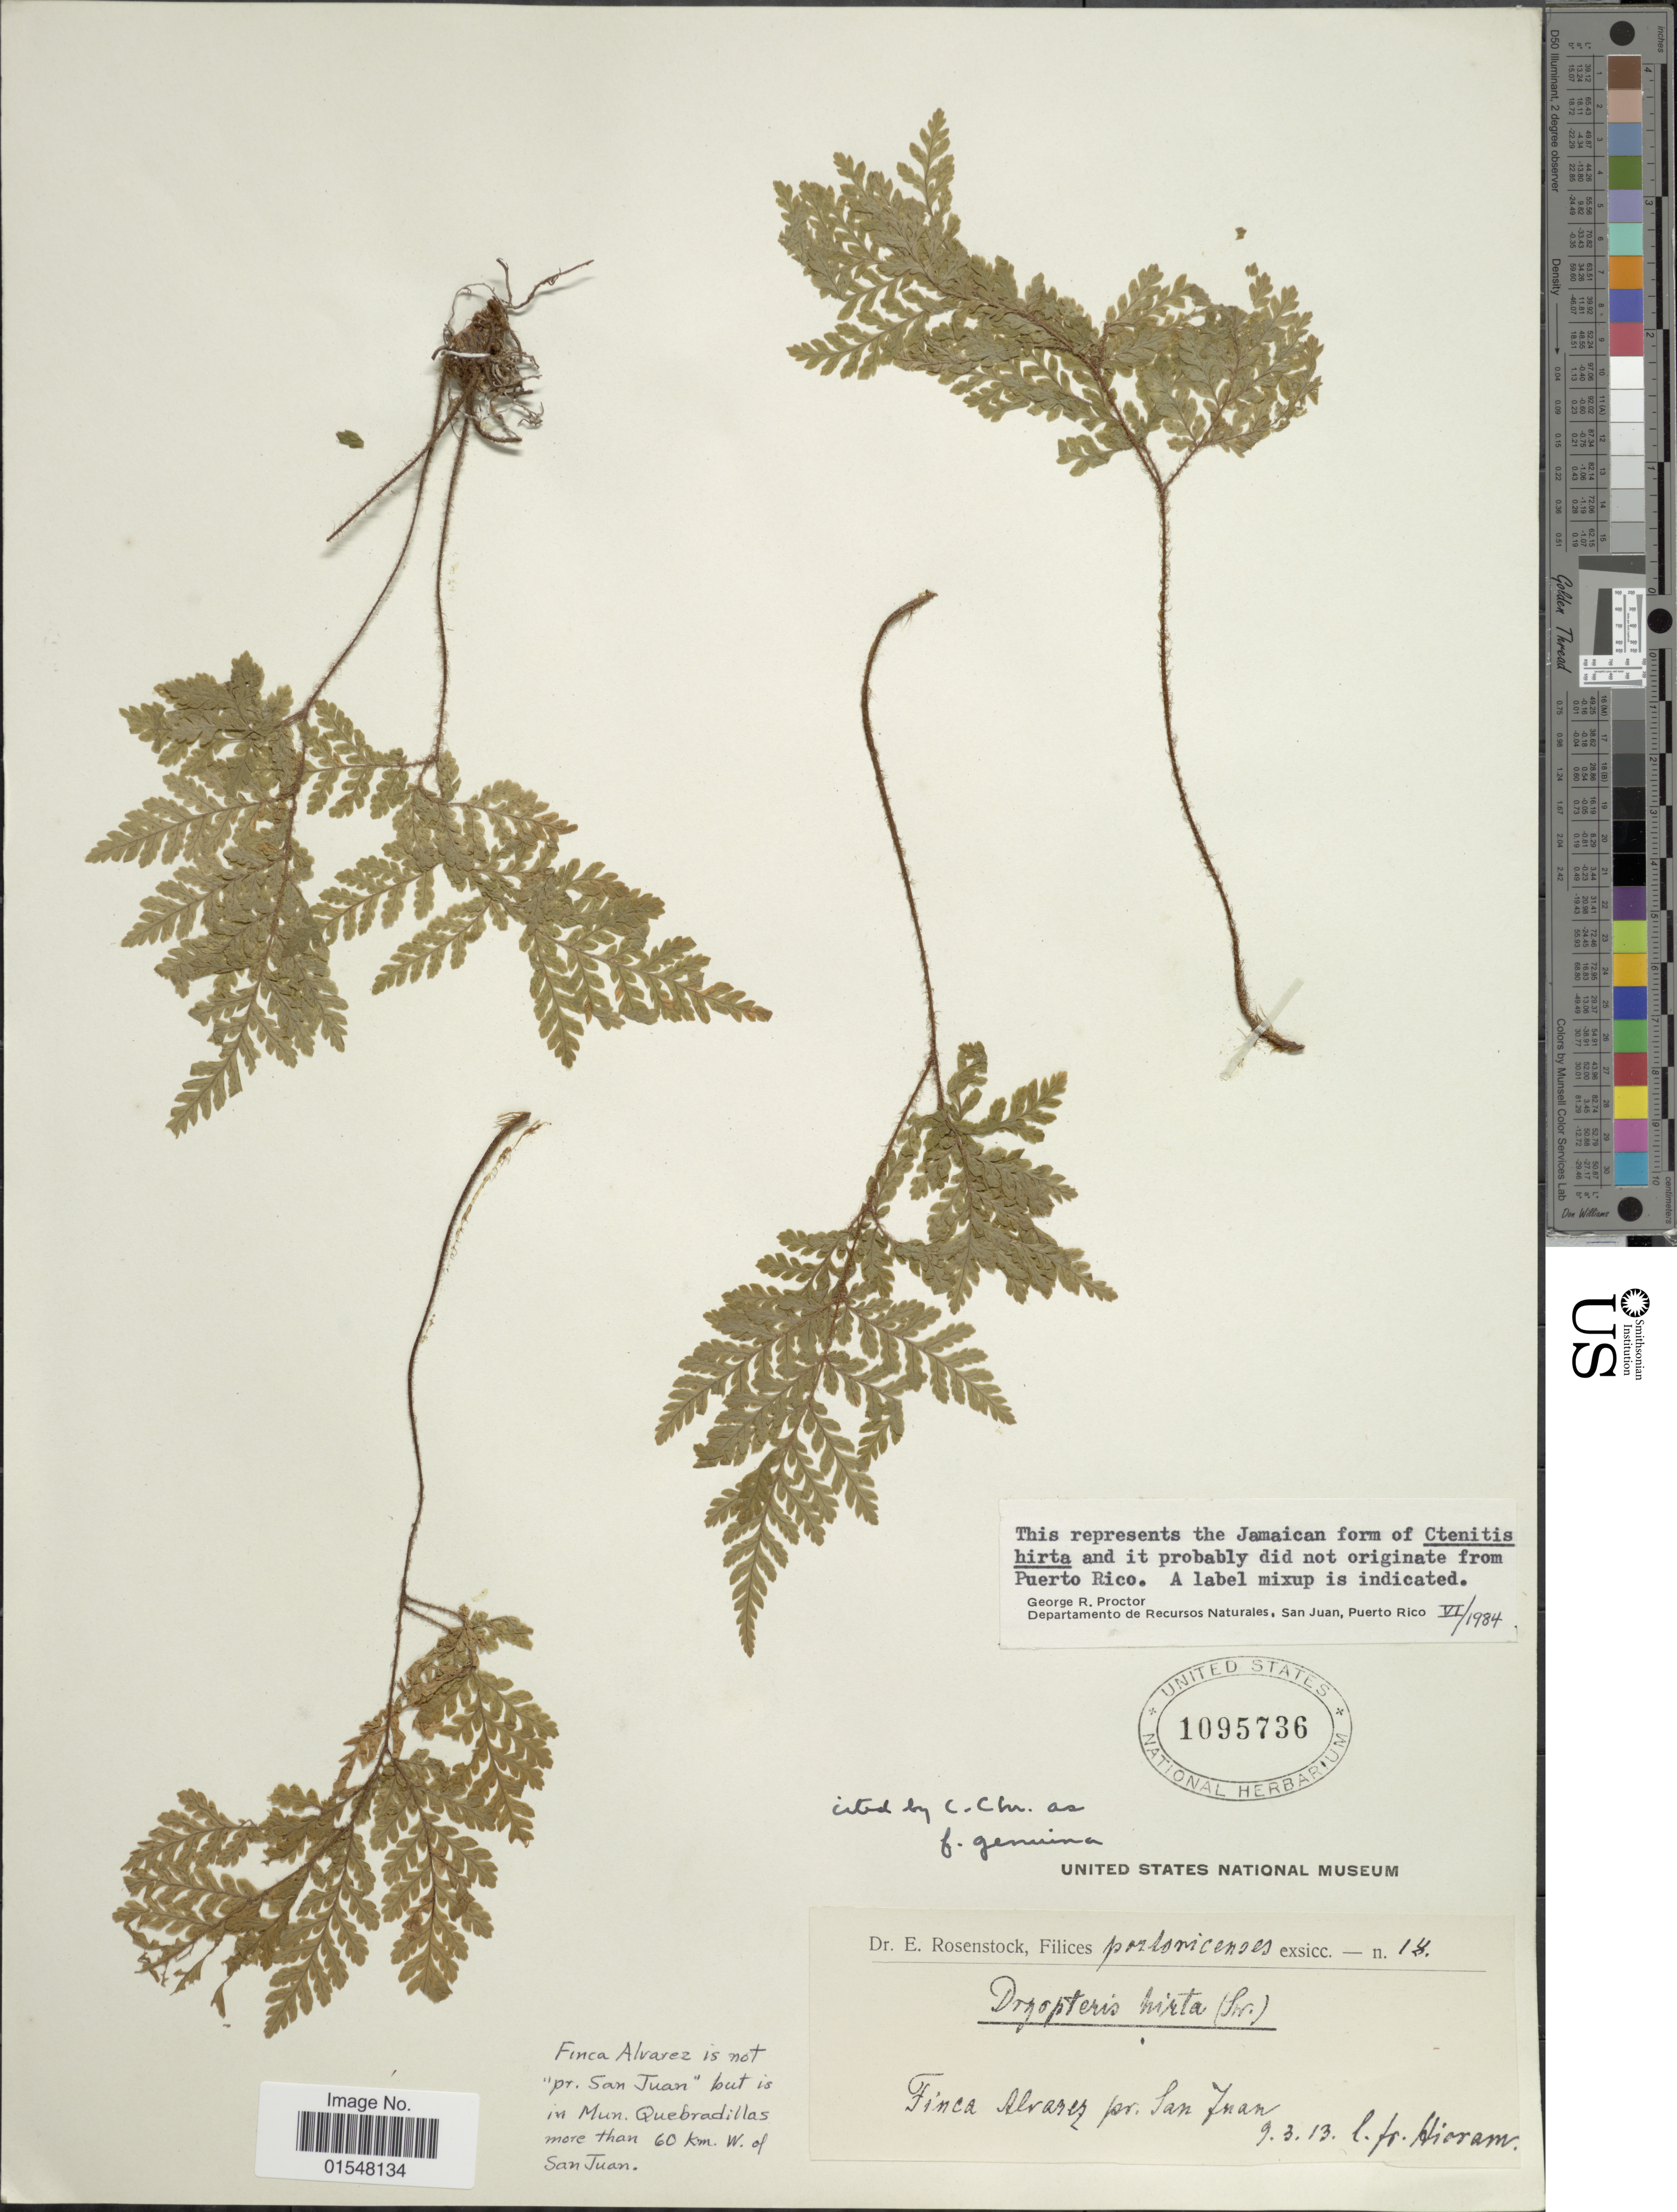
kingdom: Plantae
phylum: Tracheophyta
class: Polypodiopsida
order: Polypodiales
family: Dryopteridaceae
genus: Ctenitis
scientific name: Ctenitis hirta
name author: (Sw.) Ching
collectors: Bro. Hioram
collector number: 14 *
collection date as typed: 13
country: Venezuela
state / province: Anzoategui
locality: Finca Alvarez pr. San Juan, Finca Alvarez is not "pr. San Juan"but is in Mun. Quebradillas more than 60 km. W. of San Juan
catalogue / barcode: US 1095736